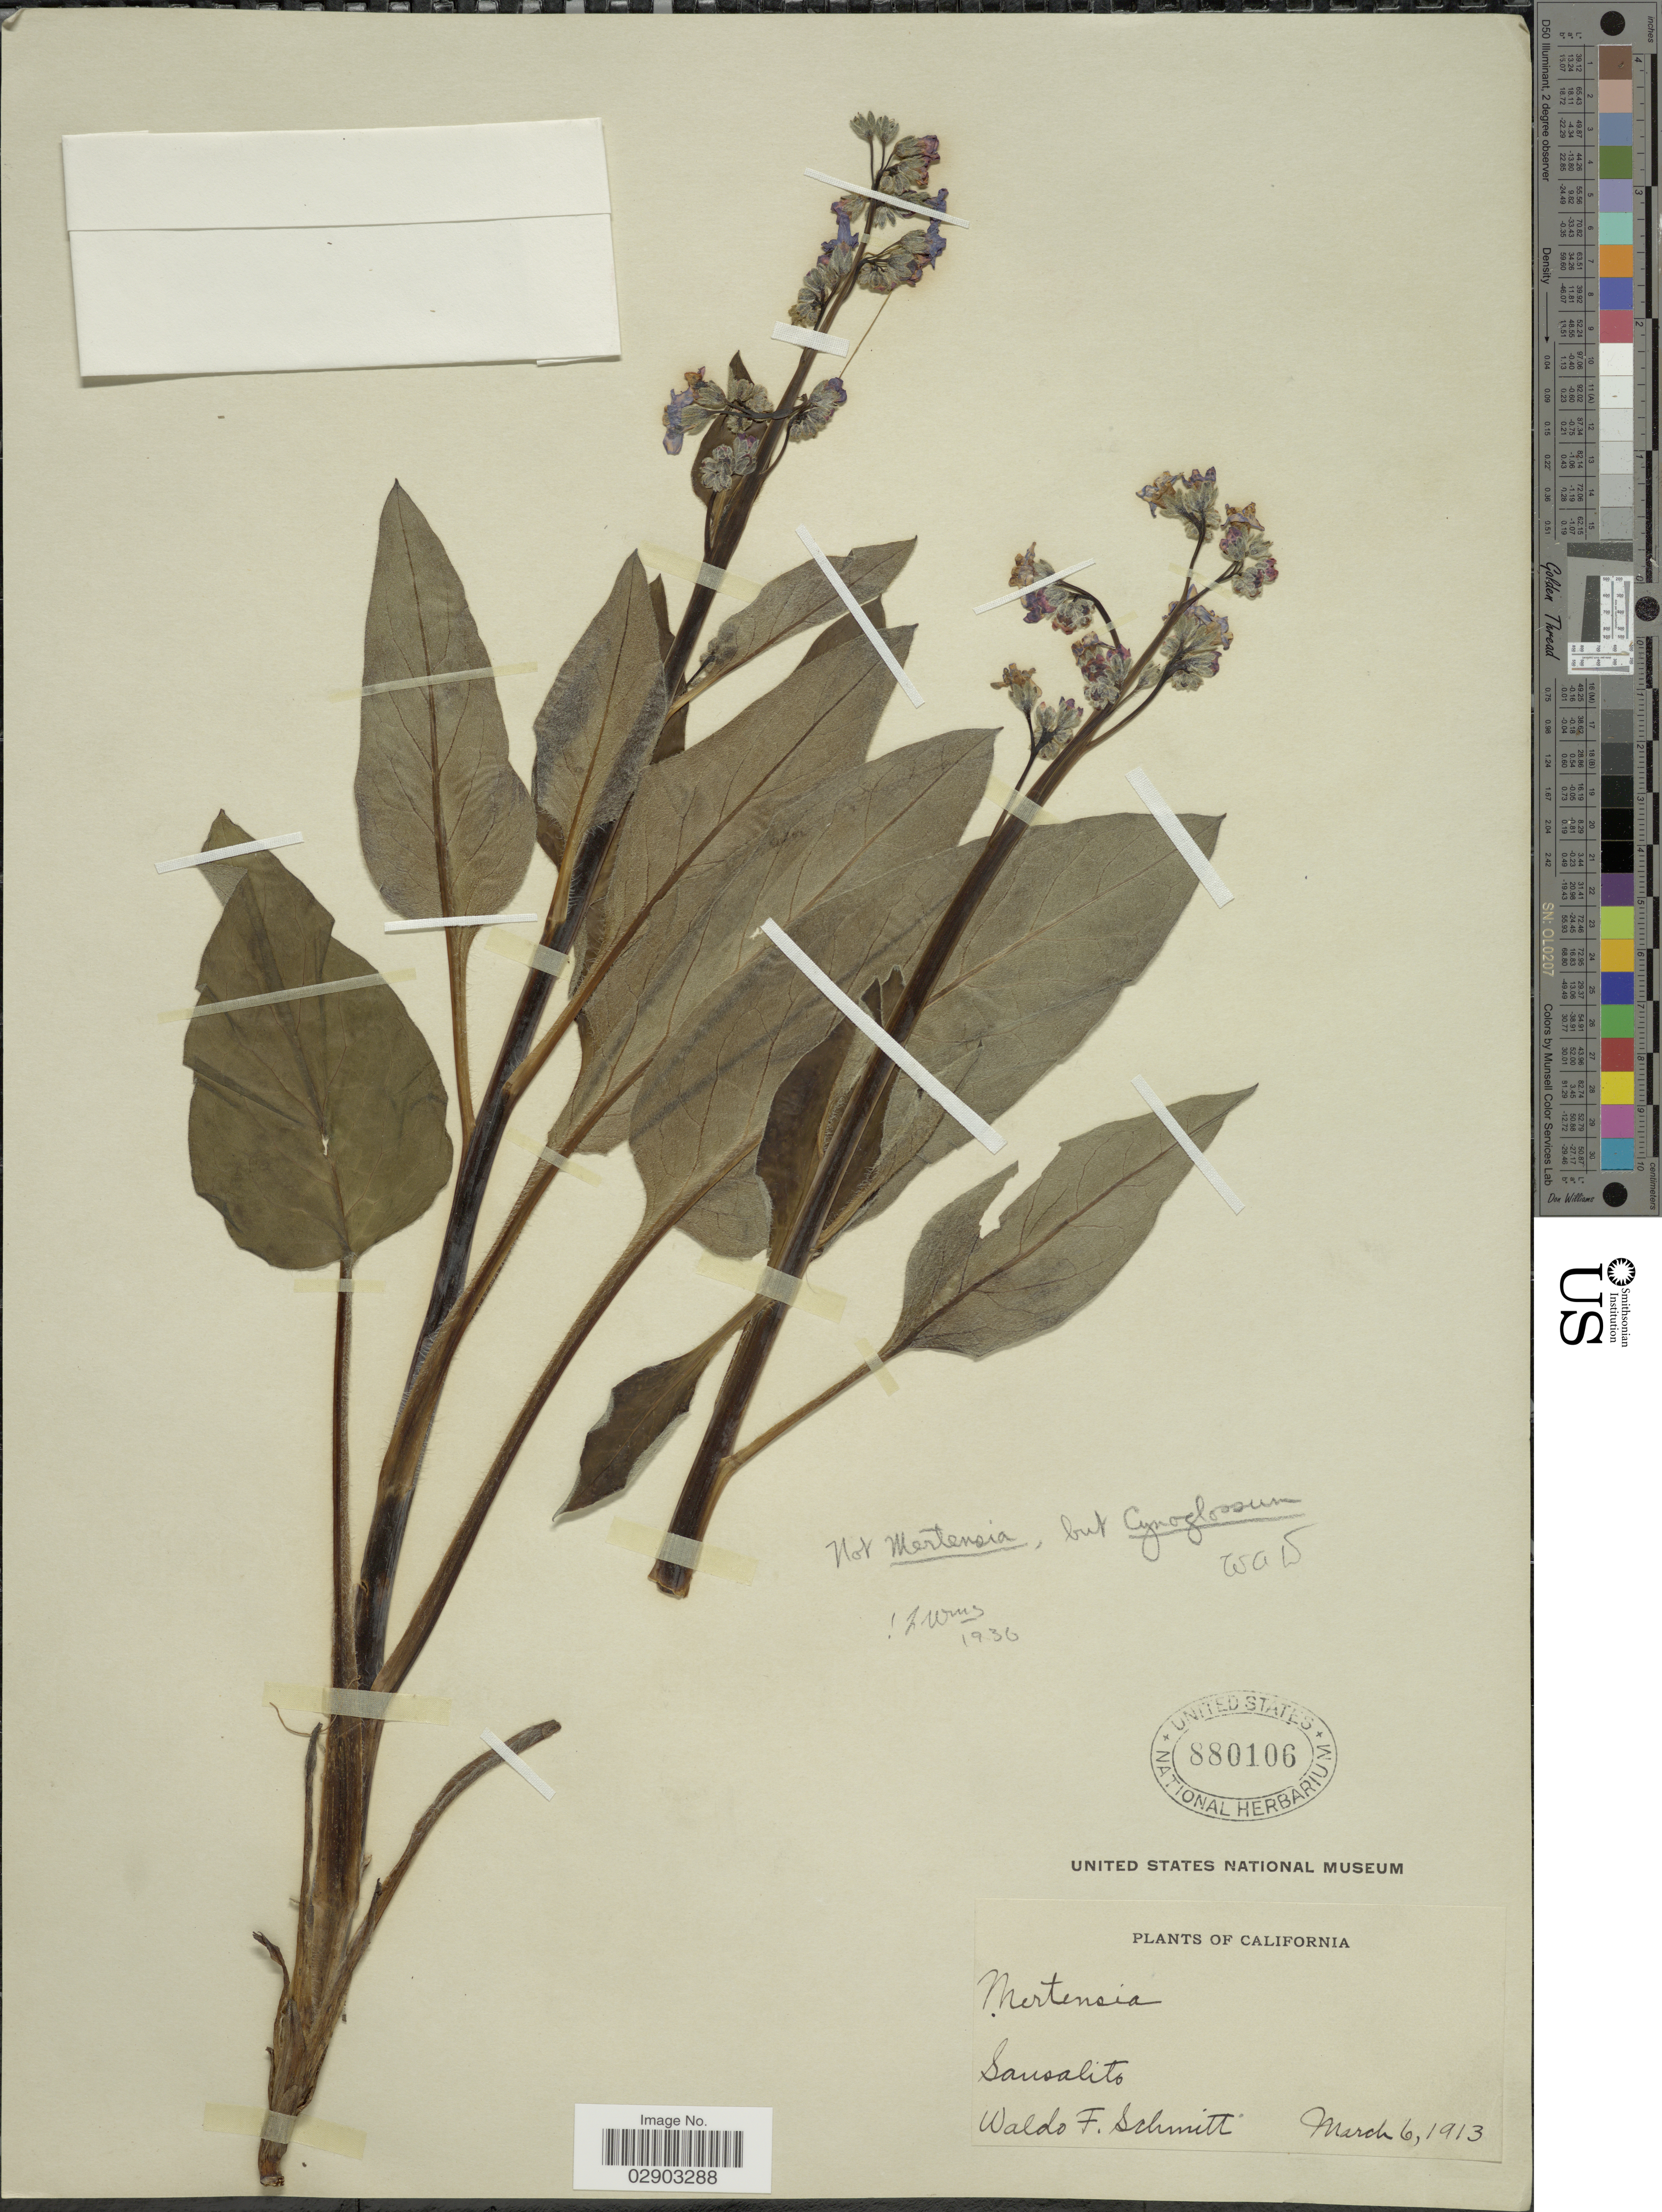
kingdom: Plantae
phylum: Tracheophyta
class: Magnoliopsida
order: Boraginales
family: Boraginaceae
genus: Cynoglossum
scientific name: Cynoglossum sp.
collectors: W. F. Schmitt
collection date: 1913-03-06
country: United States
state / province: California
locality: Sansalito.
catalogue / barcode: US 880106